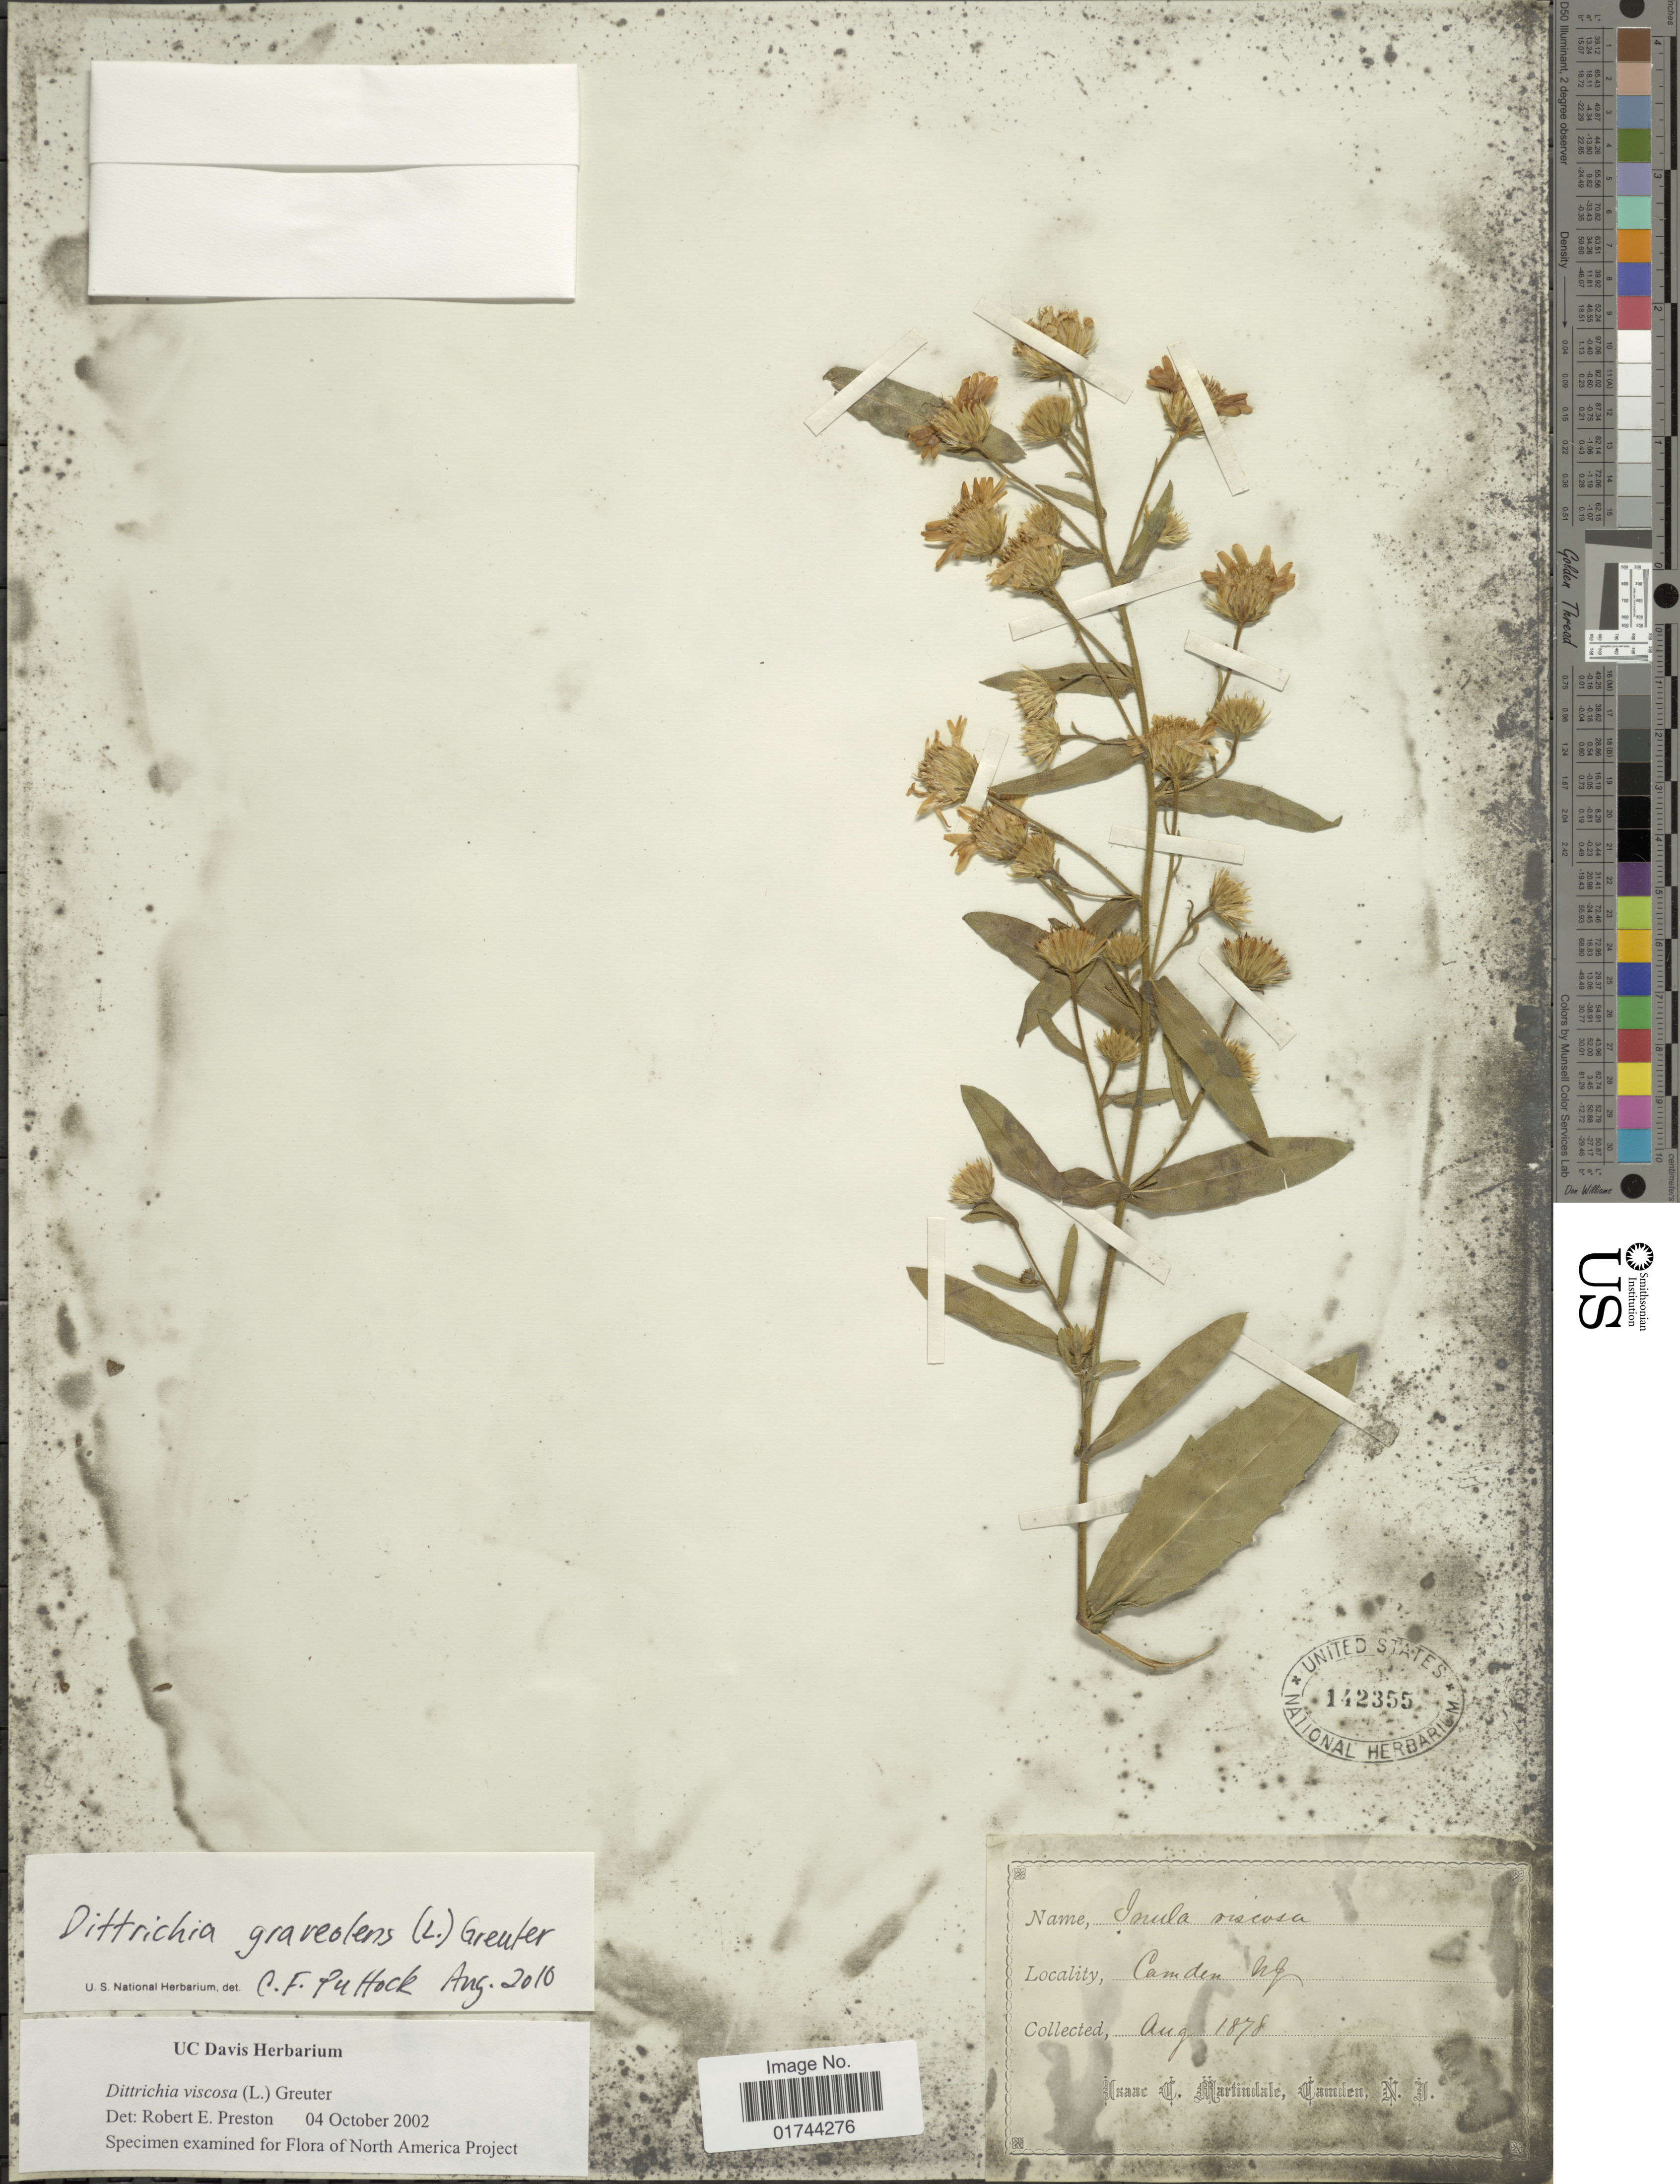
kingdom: Plantae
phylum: Tracheophyta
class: Magnoliopsida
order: Asterales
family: Asteraceae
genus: Dittrichia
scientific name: Dittrichia graveolens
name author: (L.) Greuter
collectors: I. Martindale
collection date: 1878-08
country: United States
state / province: New Jersey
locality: Camden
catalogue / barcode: US 142355